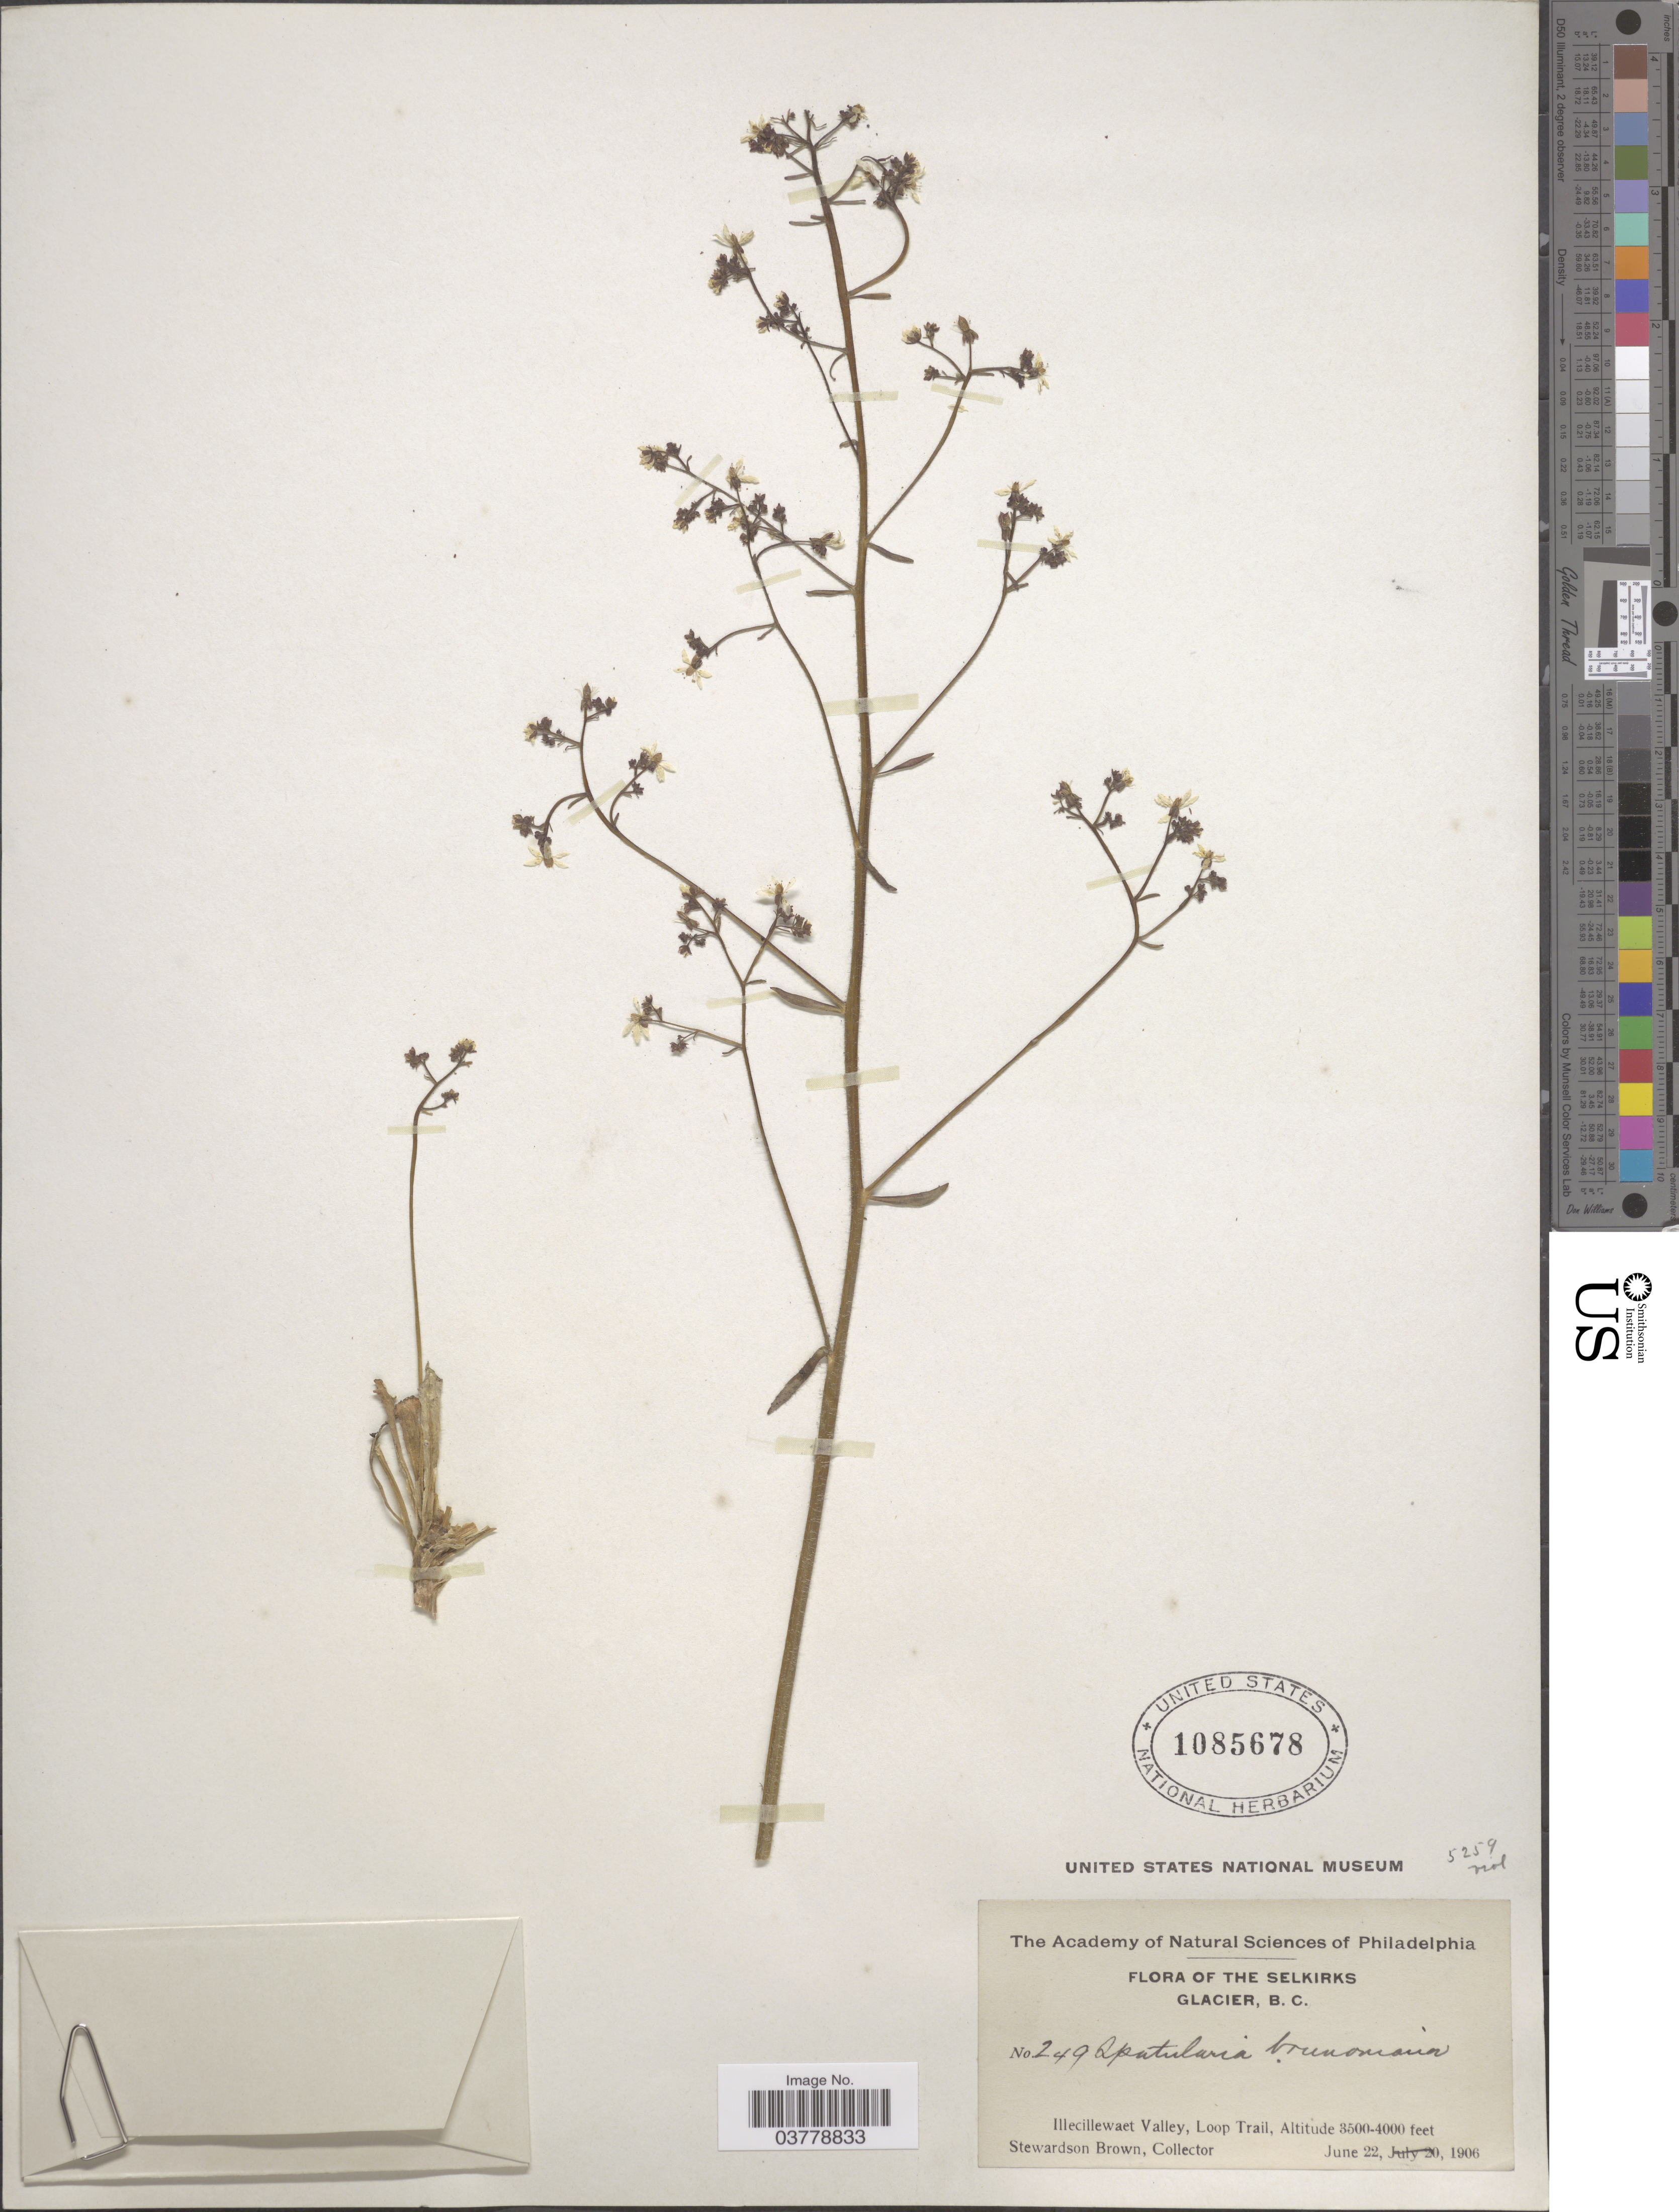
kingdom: Plantae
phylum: Tracheophyta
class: Magnoliopsida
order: Saxifragales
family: Saxifragaceae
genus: Micranthes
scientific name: Micranthes ferruginea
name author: (Graham) Brouillet & Gornall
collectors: S. Brown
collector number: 249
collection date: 1906-06-22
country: Canada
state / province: British Columbia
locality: The Selkirks Glacier. Illecillewaet Valley, Loop Trail.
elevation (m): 1067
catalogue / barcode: US 1085678